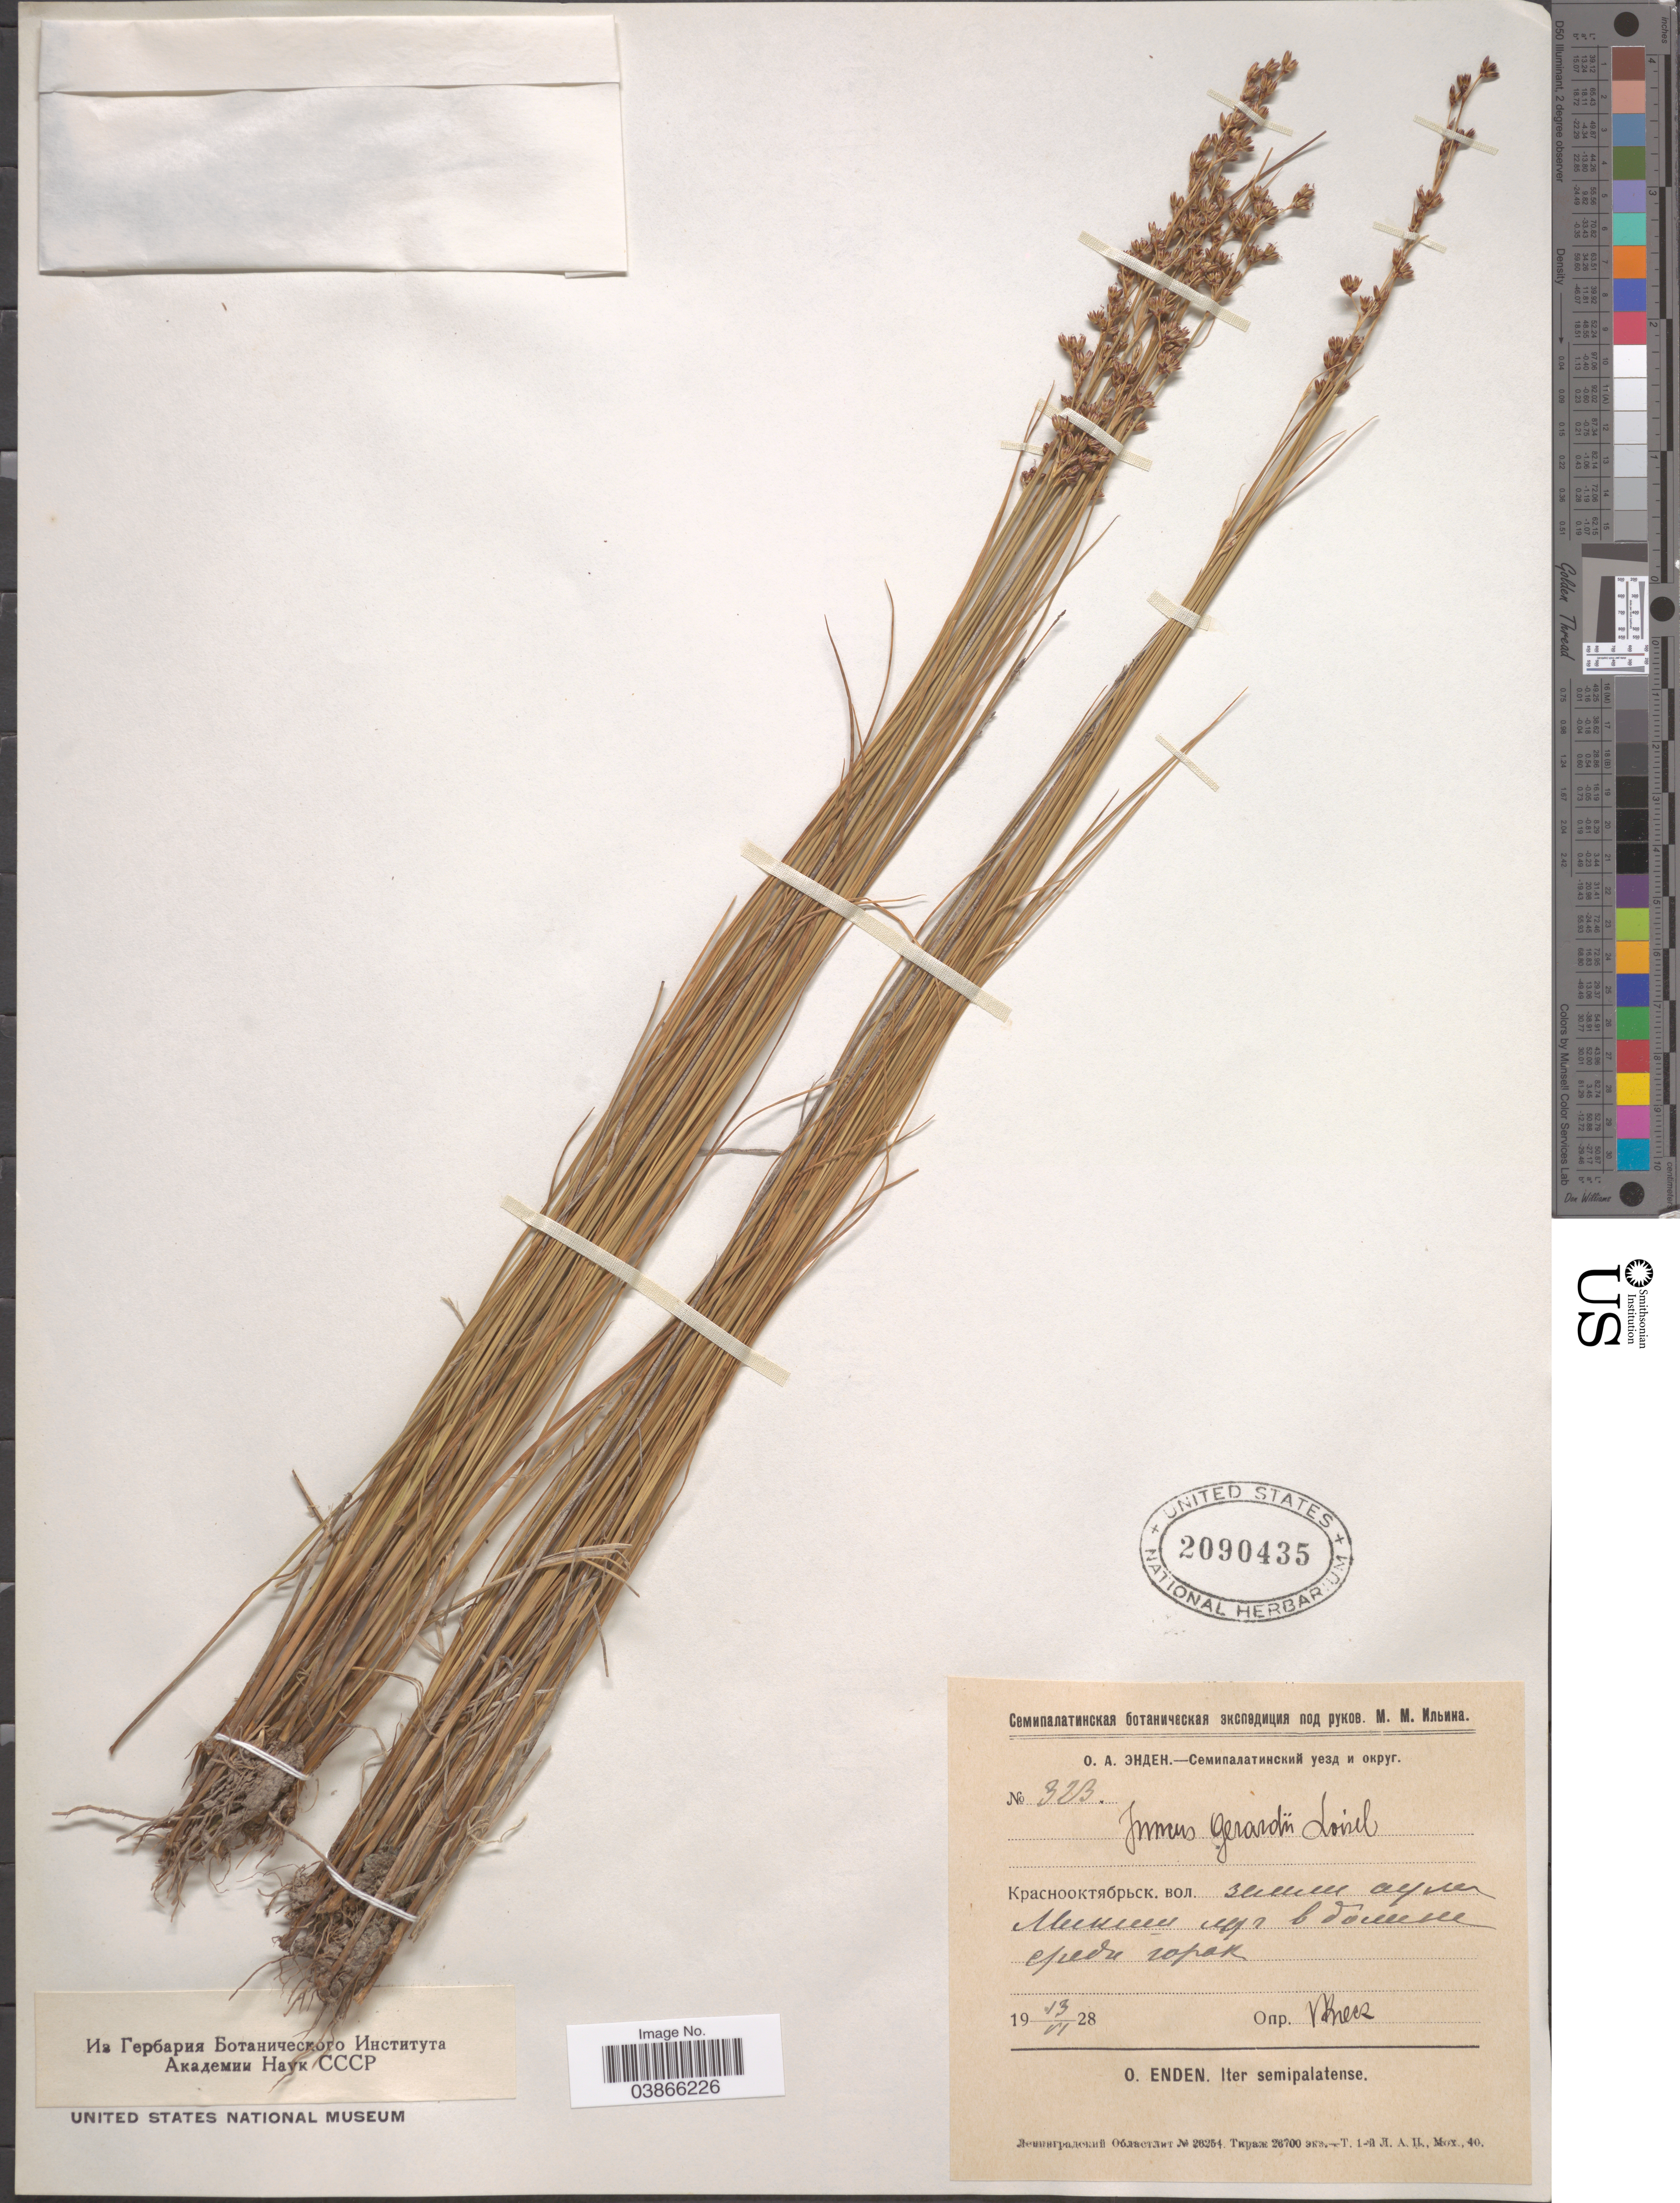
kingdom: Plantae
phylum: Tracheophyta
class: Liliopsida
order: Poales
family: Juncaceae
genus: Juncus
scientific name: Juncus gerardi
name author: Loisel.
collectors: O. Enden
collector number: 323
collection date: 1928-06-13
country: Kazakhstan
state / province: East Kazakhstan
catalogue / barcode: US 2090435